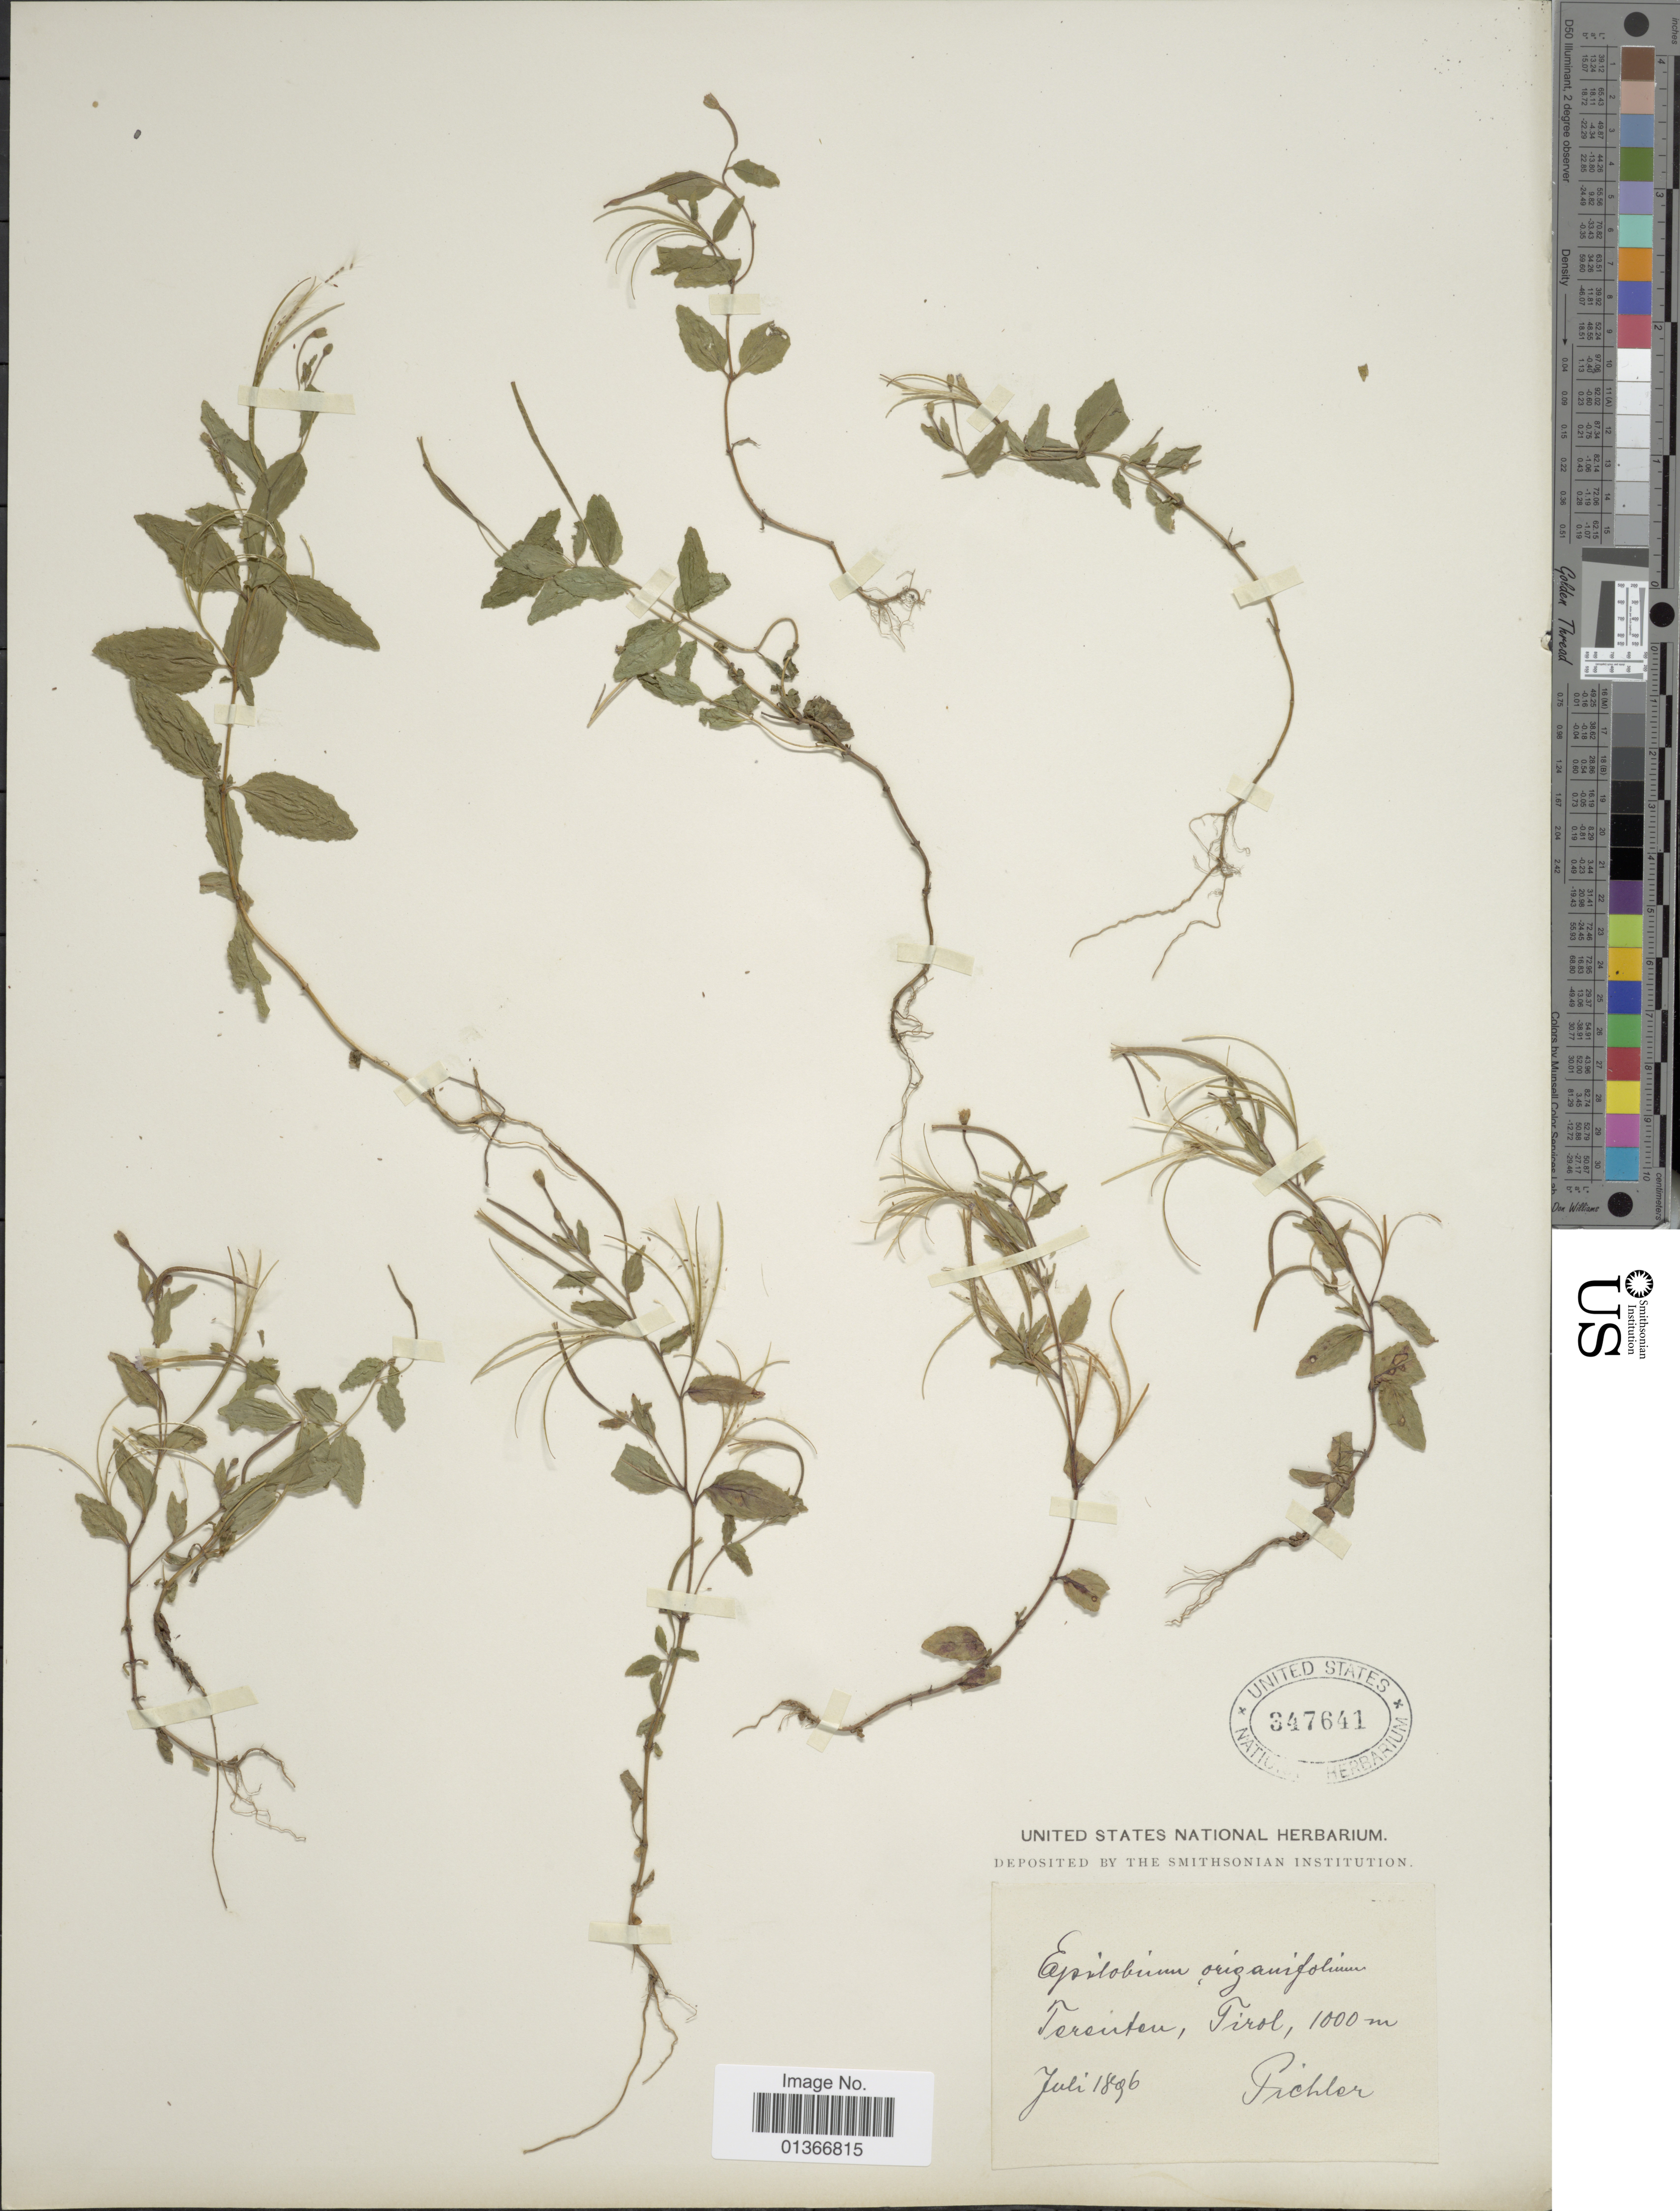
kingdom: Plantae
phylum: Tracheophyta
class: Magnoliopsida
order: Myrtales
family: Onagraceae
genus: Epilobium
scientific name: Epilobium alsinifolium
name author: Vill.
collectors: Pichler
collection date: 1896-07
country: Austria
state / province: Tirol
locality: Tersirten. [interpreted]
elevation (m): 1000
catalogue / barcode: US 347641